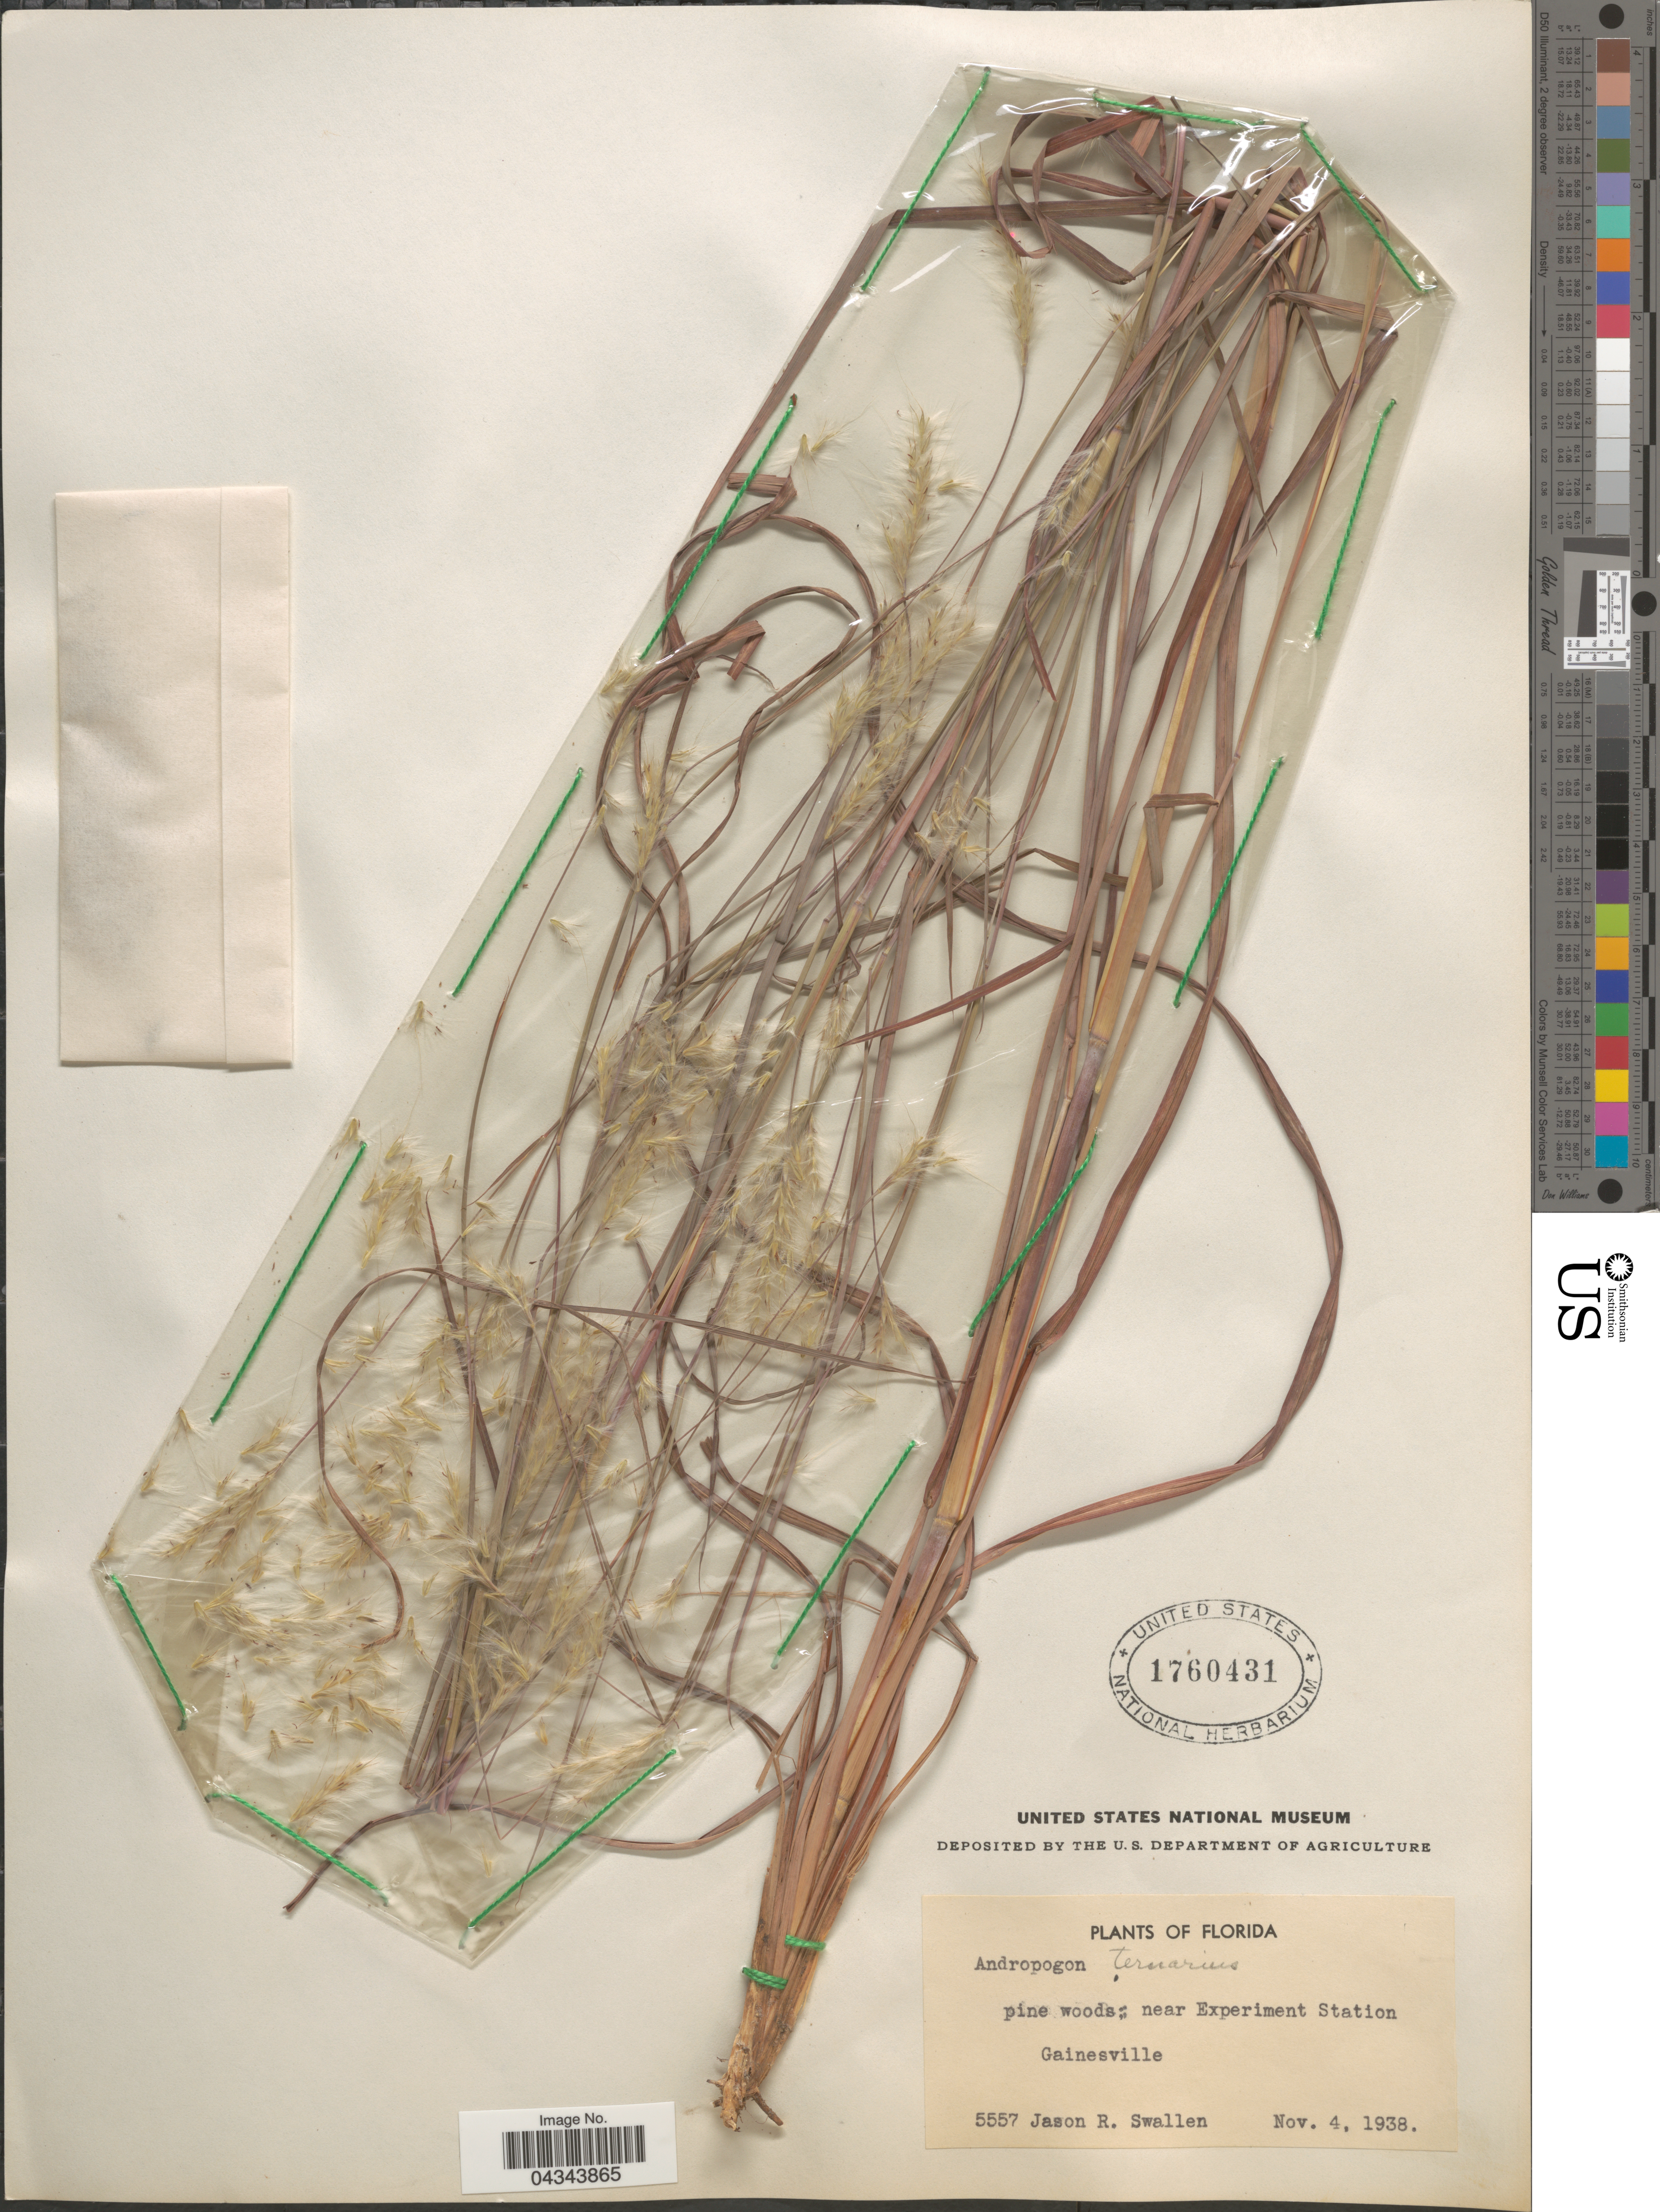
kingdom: Plantae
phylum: Tracheophyta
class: Liliopsida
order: Poales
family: Poaceae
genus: Andropogon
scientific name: Andropogon ternarius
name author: Michx.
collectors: J. R. Swallen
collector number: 5557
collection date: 1938-11-04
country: United States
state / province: Florida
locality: Pine woods; near Experiment Station Gainesville.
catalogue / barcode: US 1760431